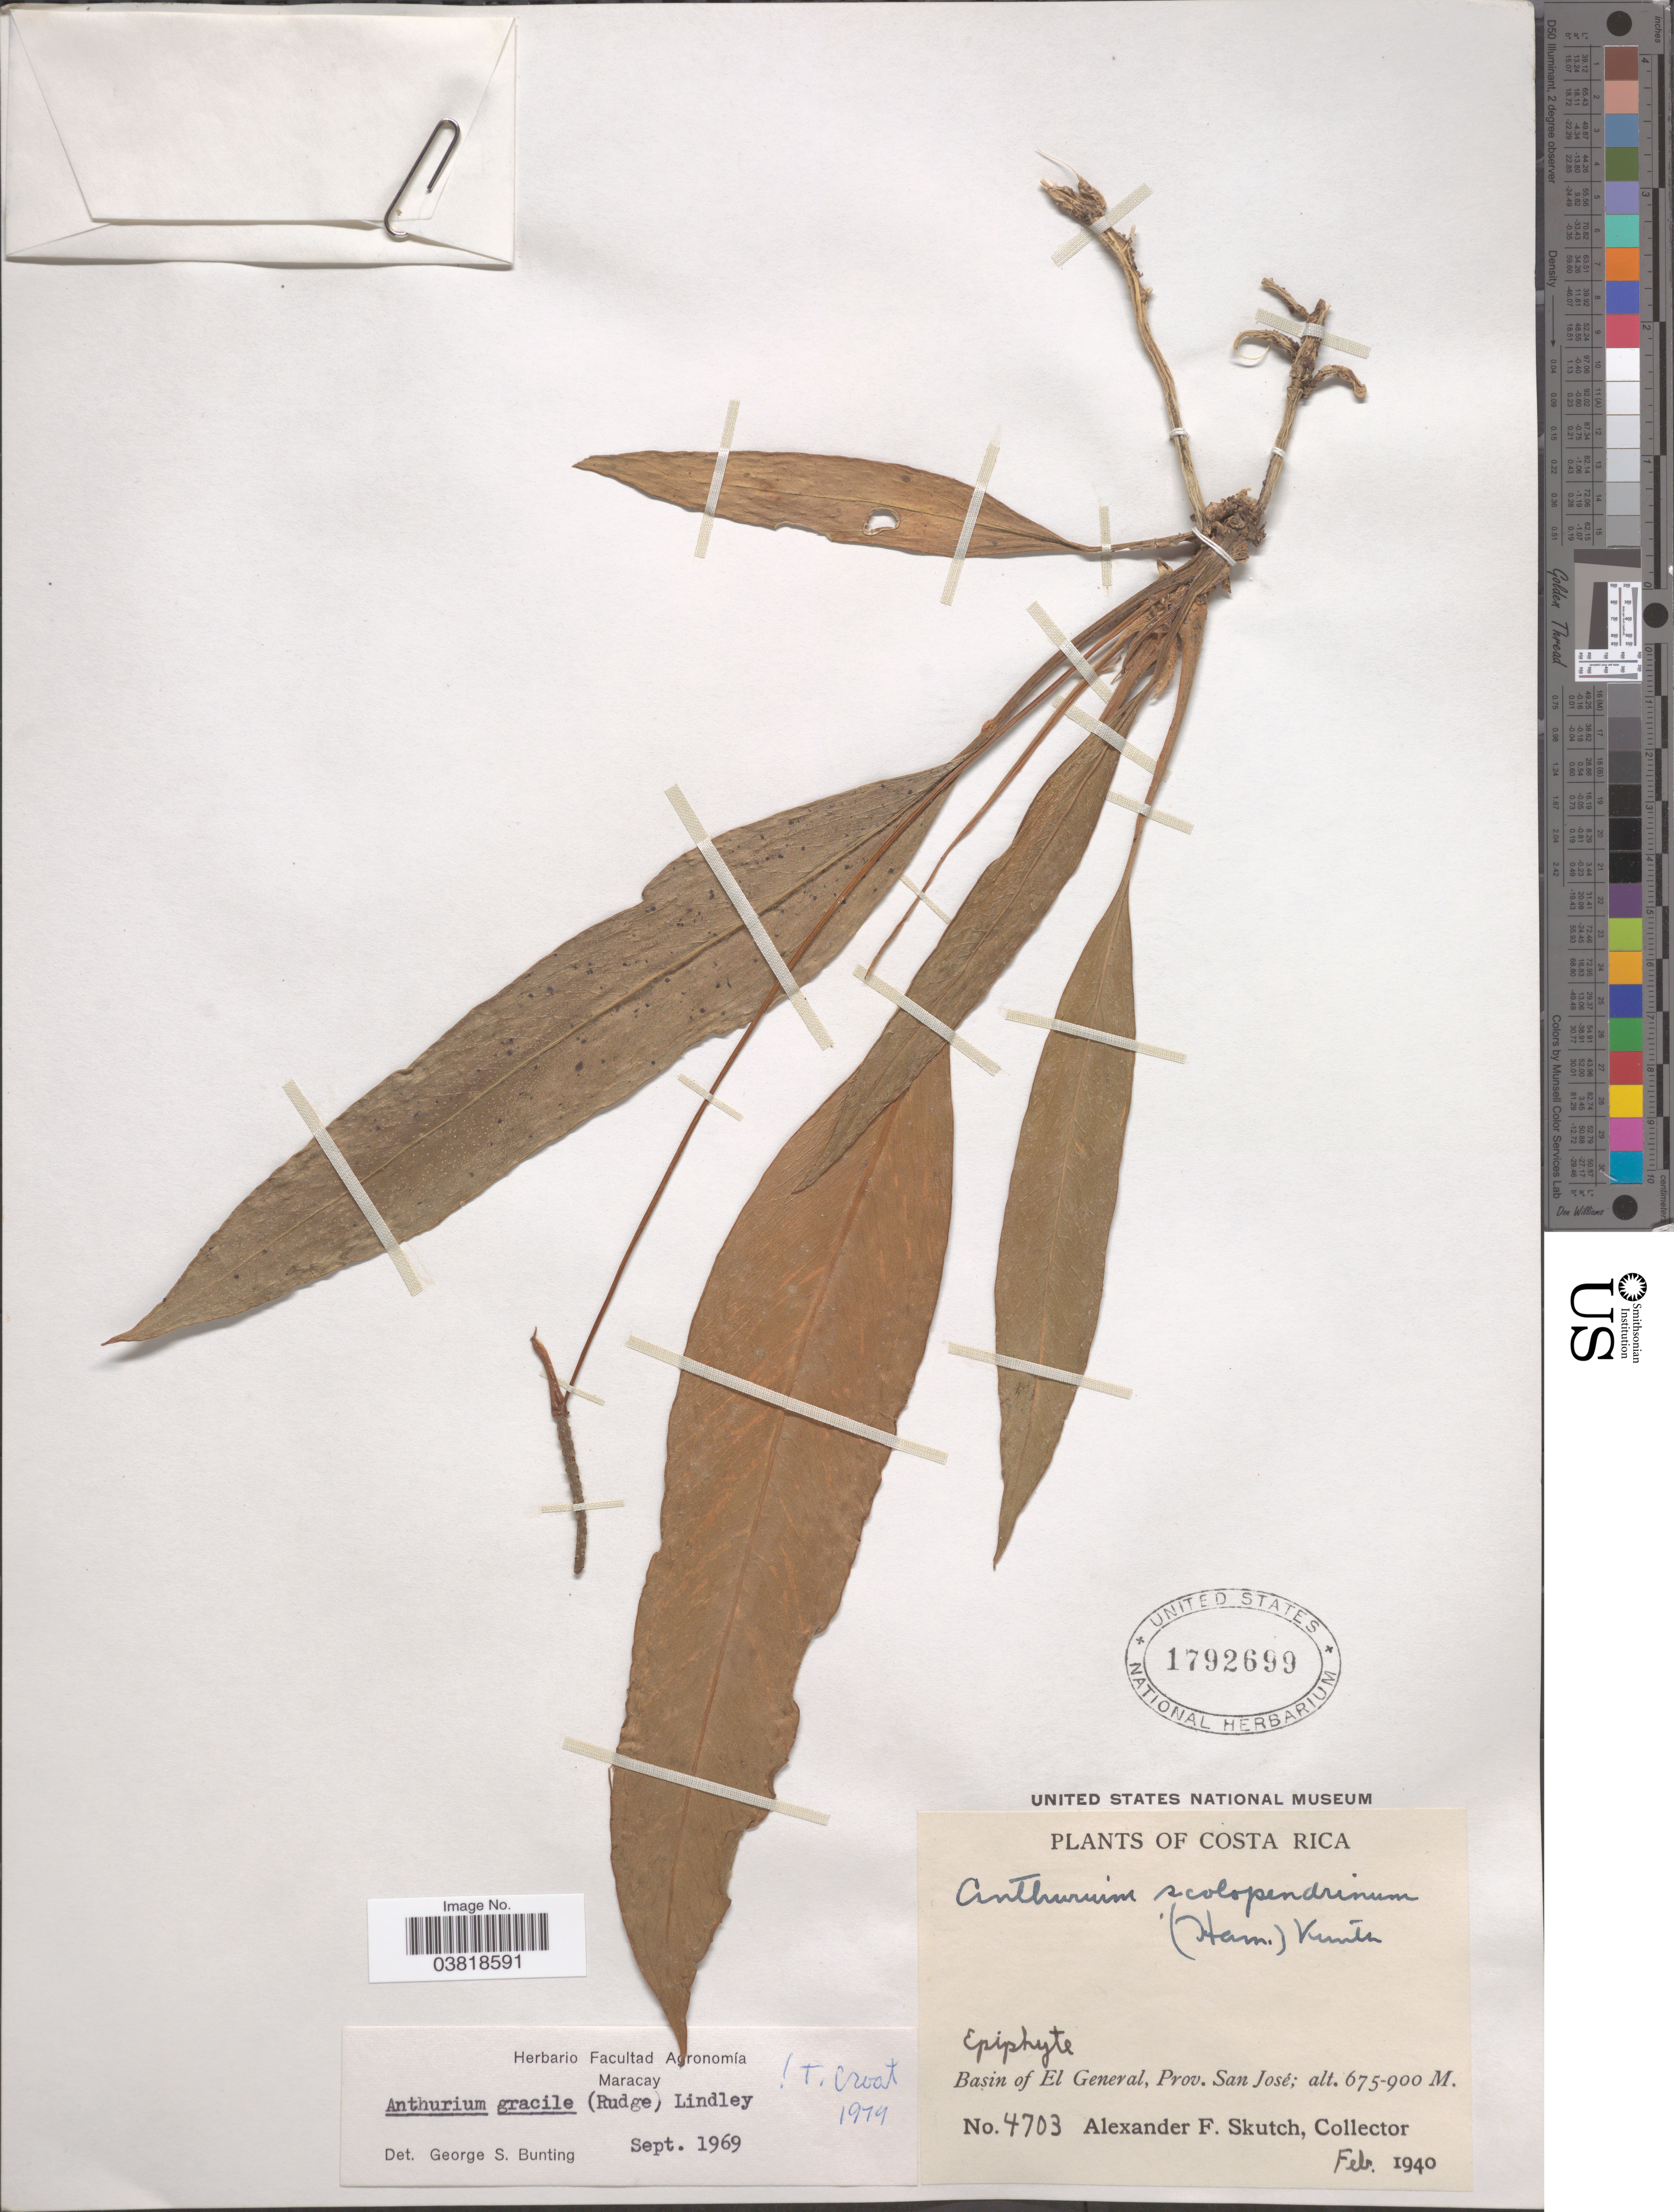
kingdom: Plantae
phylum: Tracheophyta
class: Liliopsida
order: Alismatales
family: Araceae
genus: Anthurium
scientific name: Anthurium gracile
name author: (Rudge) Schott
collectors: A. F. Skutch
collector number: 4703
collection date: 1940-02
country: Costa Rica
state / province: San José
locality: Basin of El General.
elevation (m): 675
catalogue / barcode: US 1792699